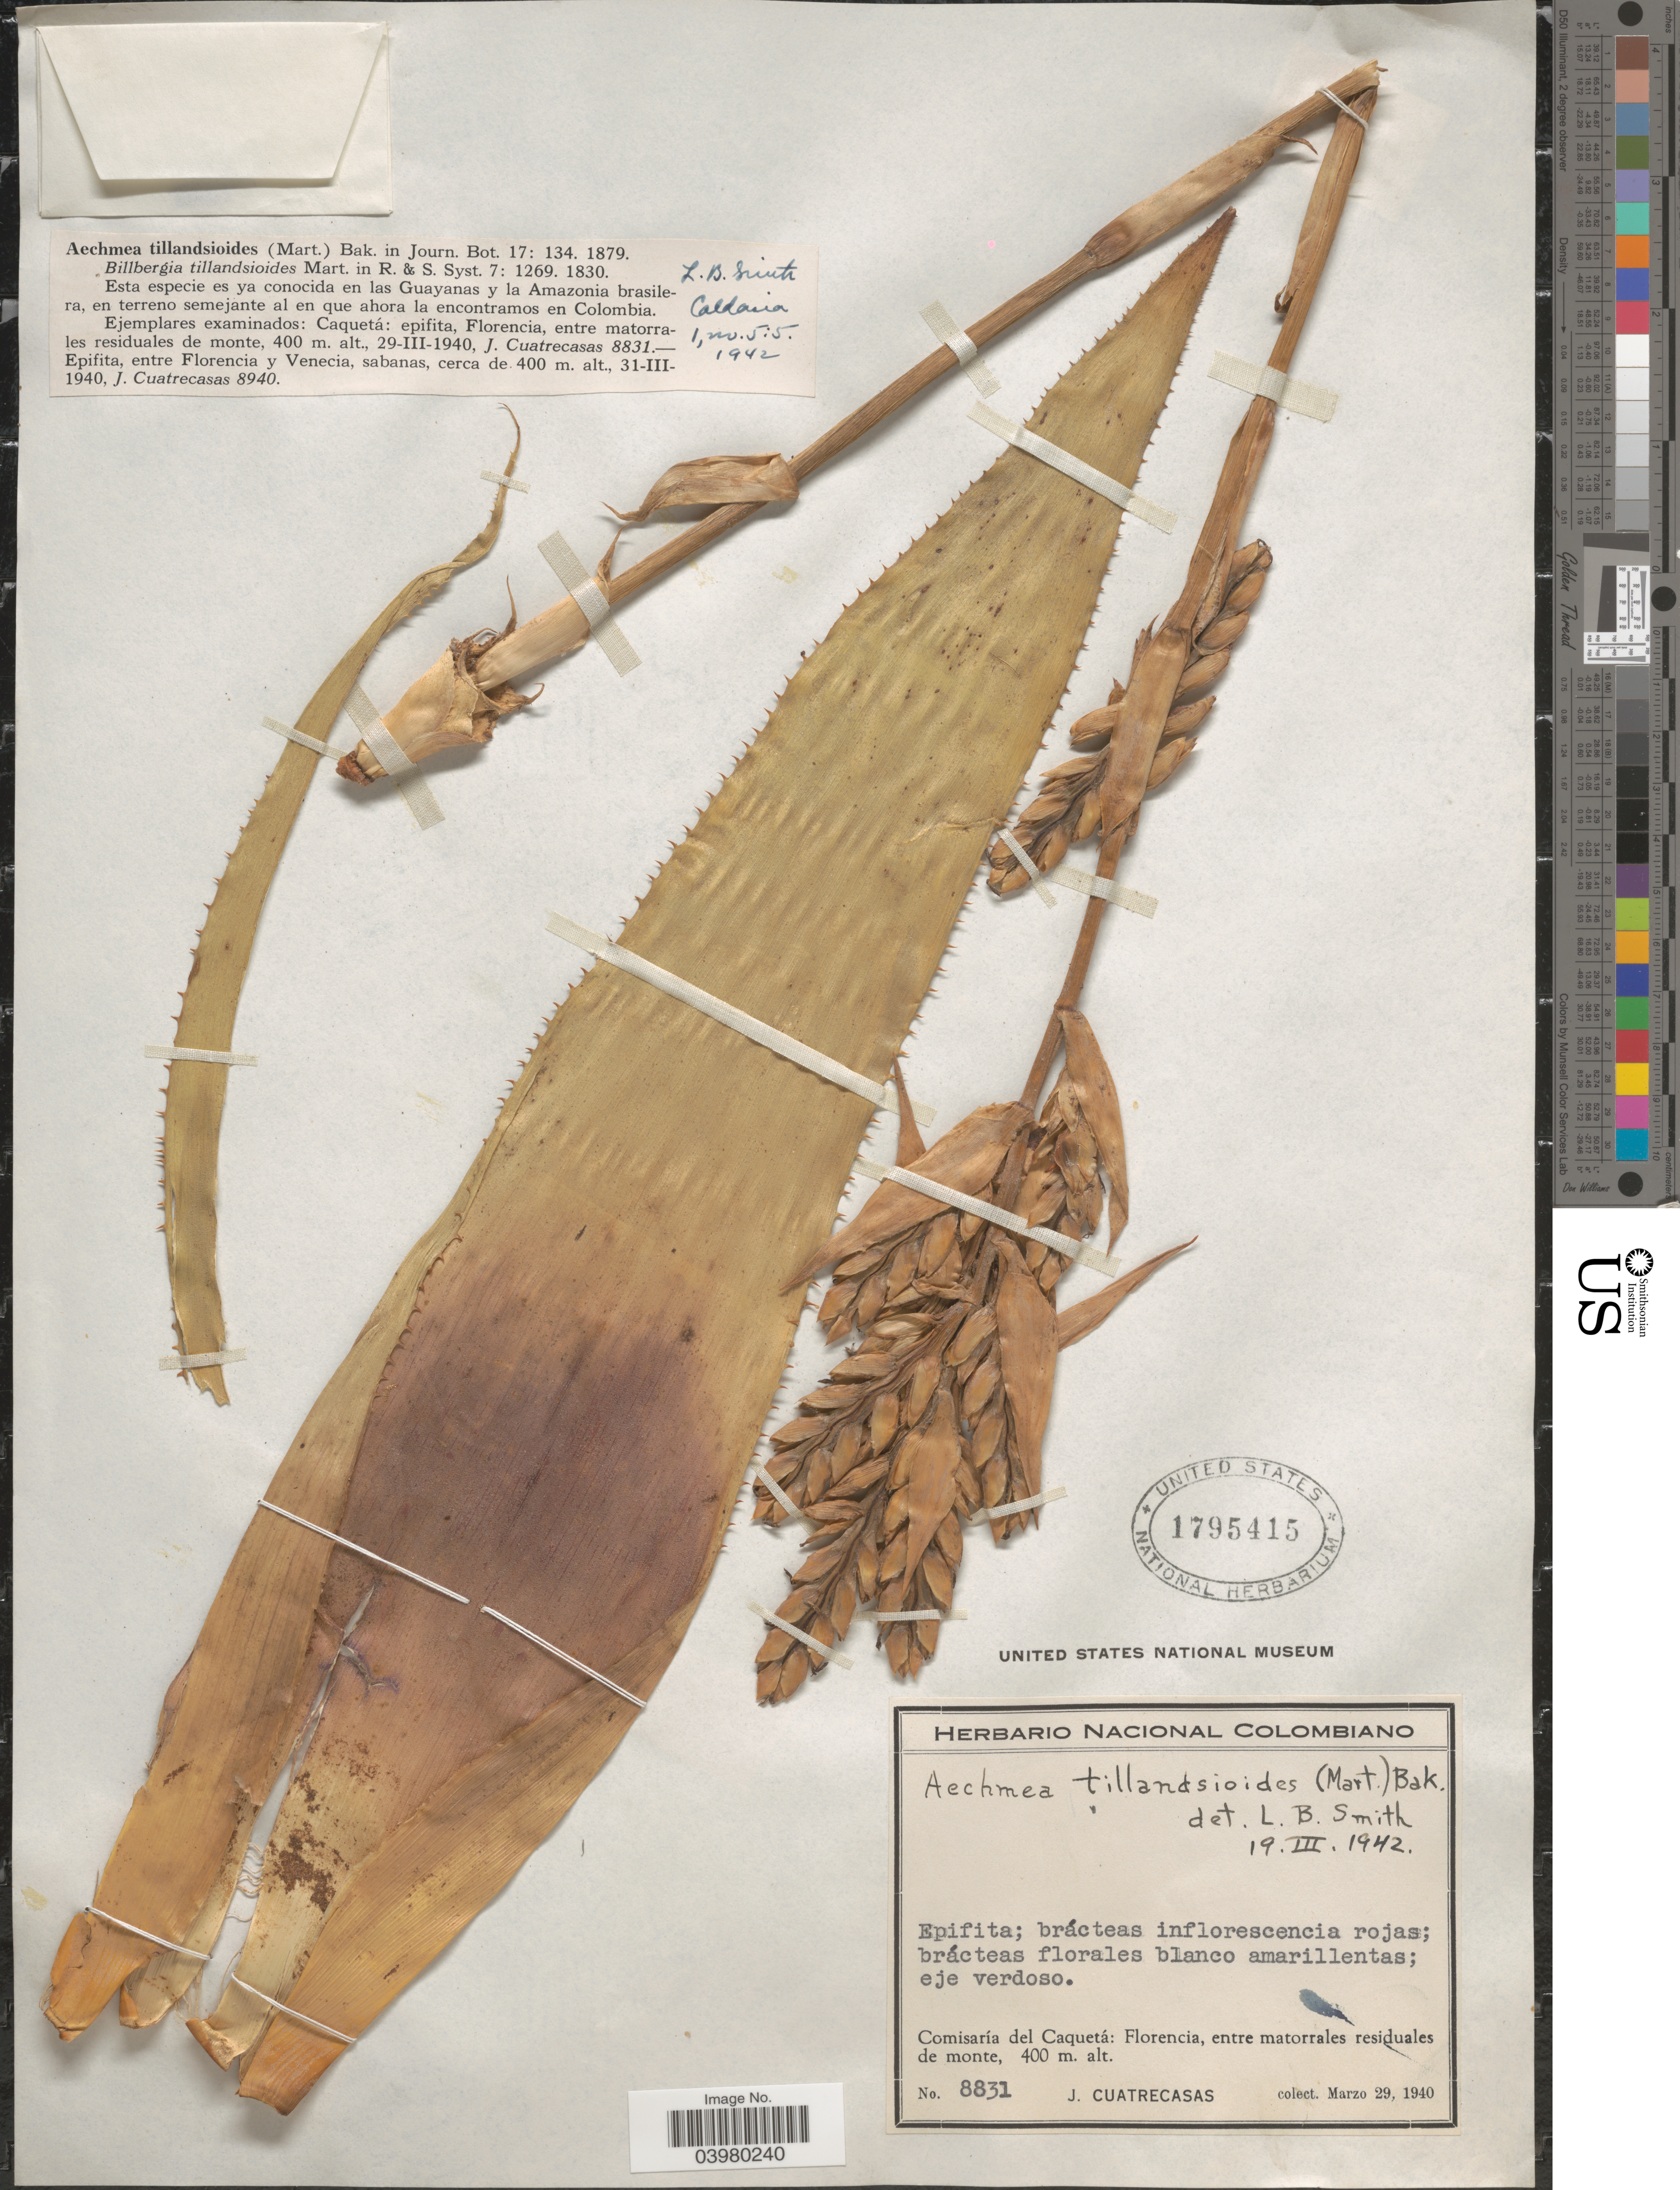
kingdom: Plantae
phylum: Tracheophyta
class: Liliopsida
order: Poales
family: Bromeliaceae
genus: Aechmea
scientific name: Aechmea tillandsioides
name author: (Mart. ex Schult. & Schult. f.) Baker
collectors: J. Cuatrecasas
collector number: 8831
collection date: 1940-03-29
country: Colombia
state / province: Caquetá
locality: Comisaría del Caquetá: Florencia, entre matorrales residuales de monte.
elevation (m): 400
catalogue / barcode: US 1795415